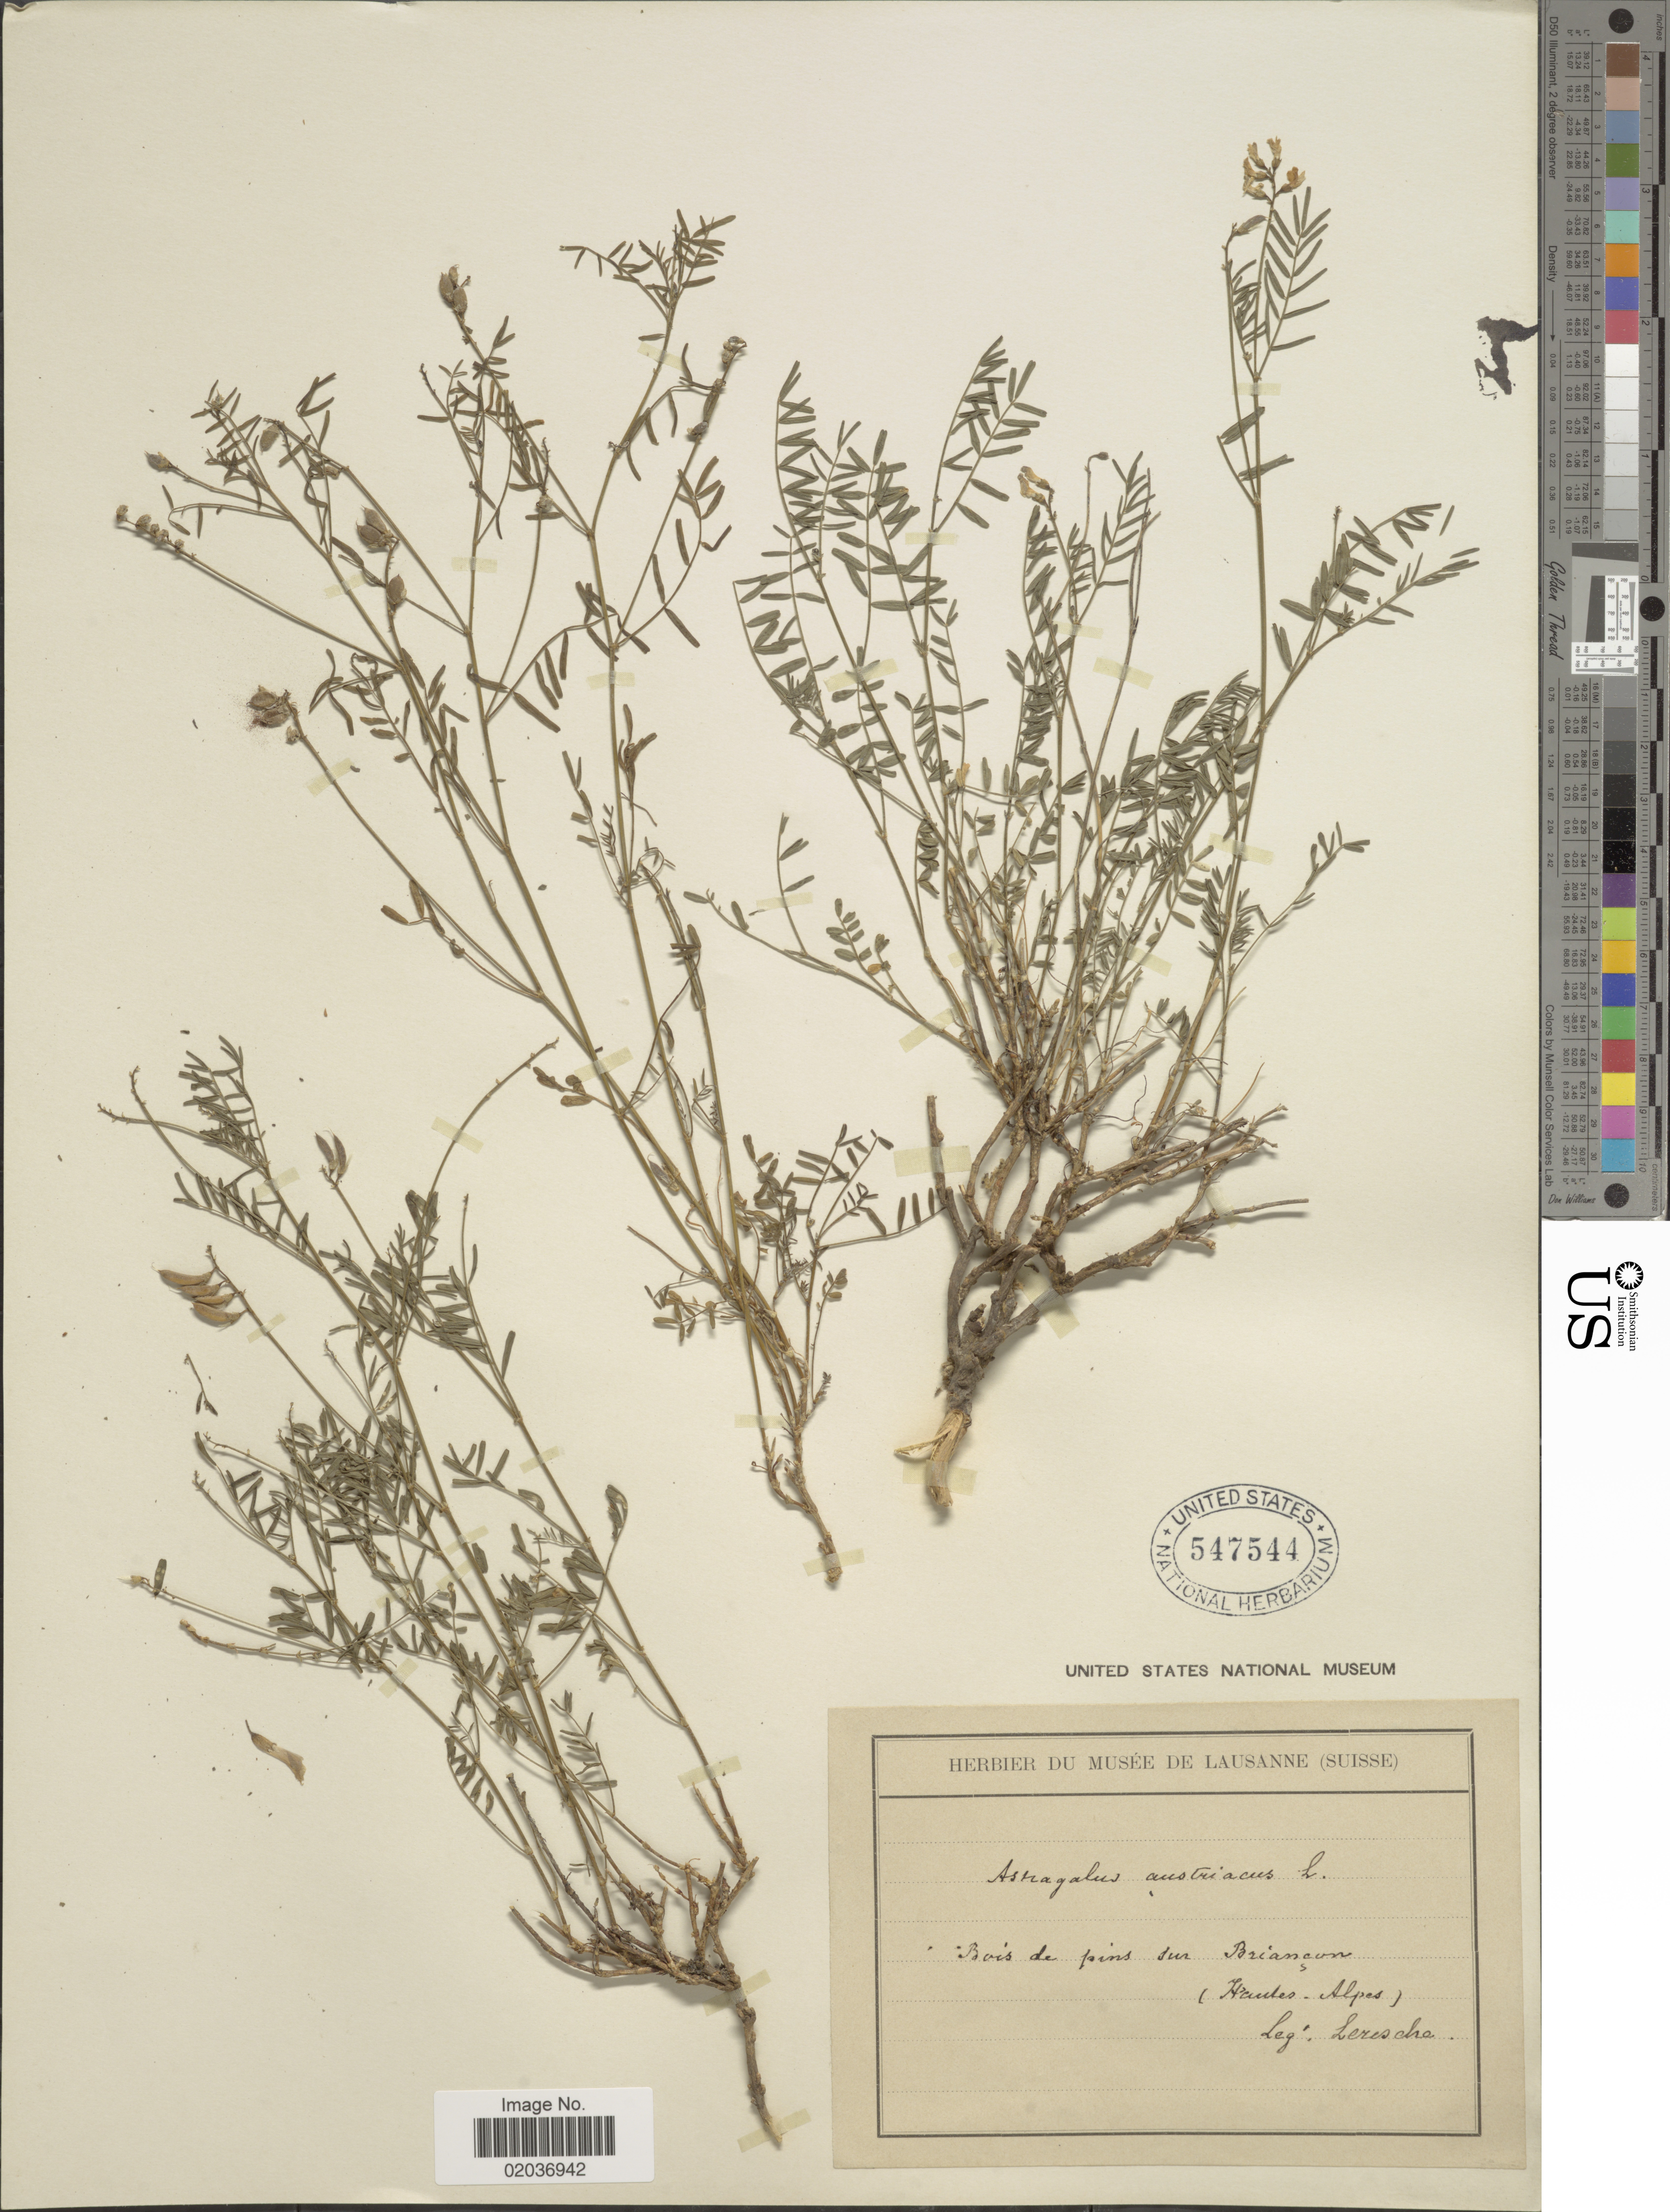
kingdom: Plantae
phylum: Tracheophyta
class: Magnoliopsida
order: Fabales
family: Fabaceae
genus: Astragalus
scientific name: Astragalus austriacus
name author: Jacq.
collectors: Leresche, --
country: France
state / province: Provence-Alpes-Côte d'Azur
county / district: Hautes-Alpes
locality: Bois de pins sur Briancon (Hautes-Alpes)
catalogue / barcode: US 547544